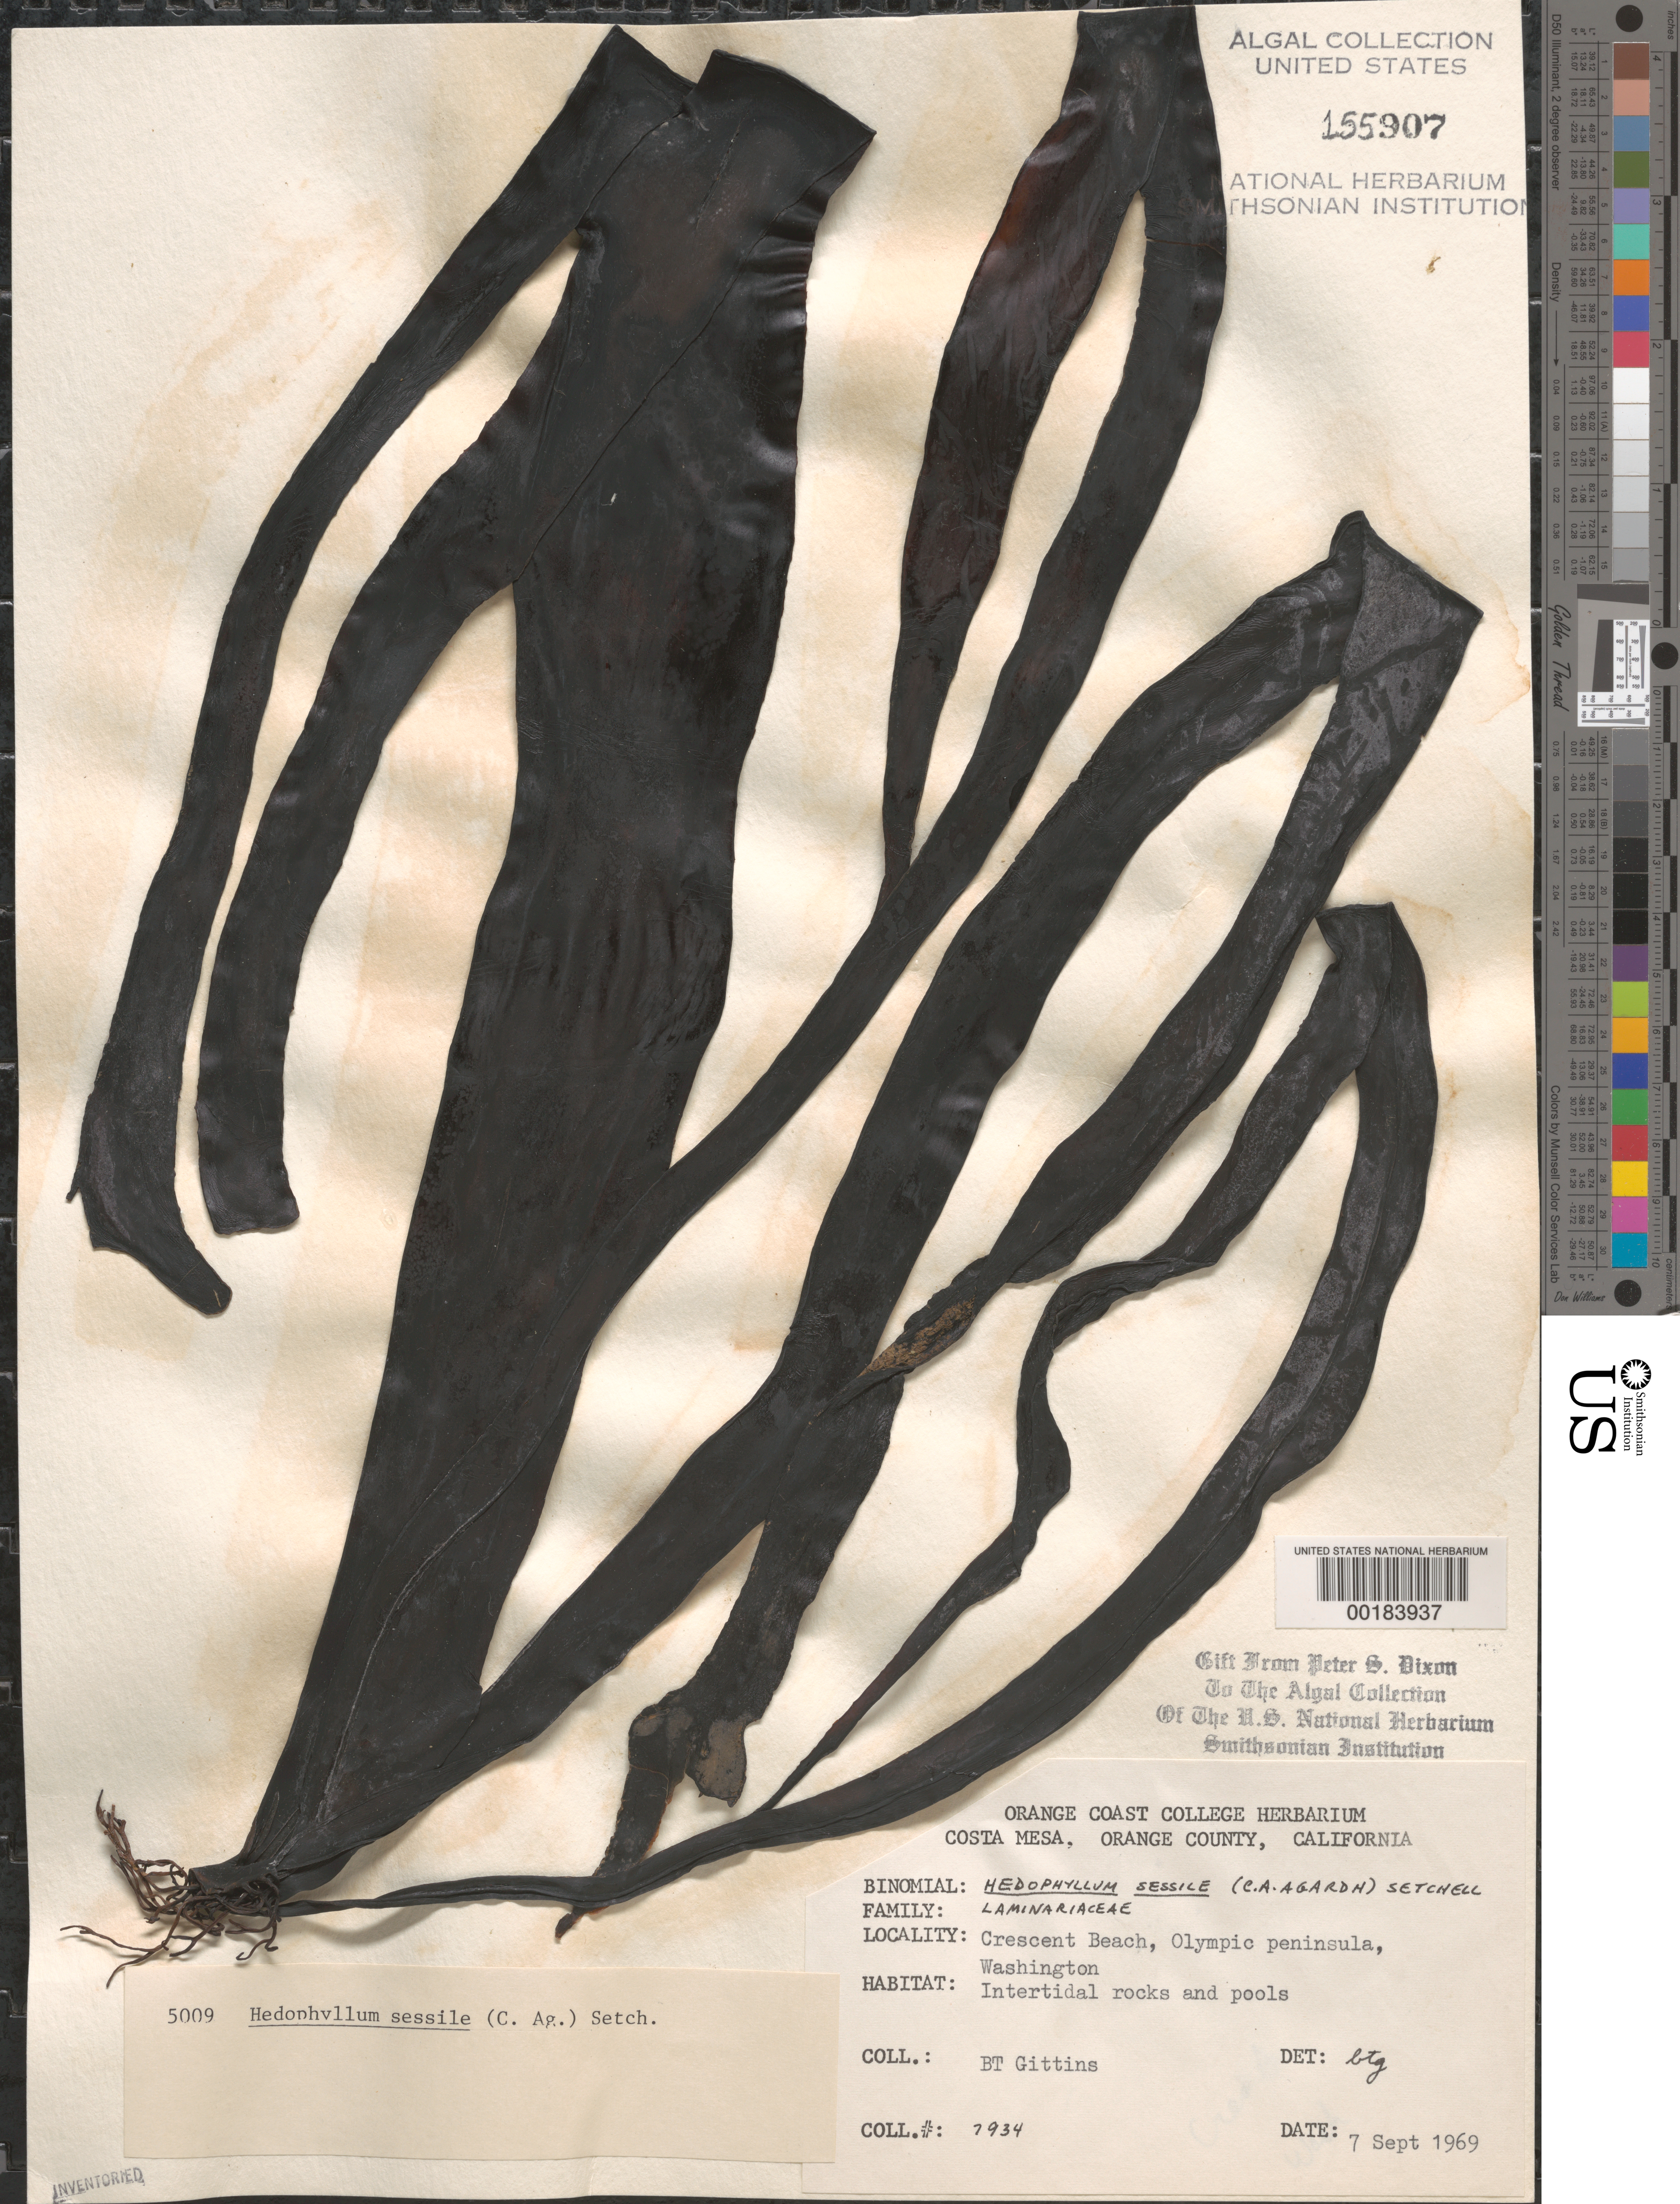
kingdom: Chromista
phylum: Ochrophyta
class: Phaeophyceae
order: Laminariales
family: Laminariaceae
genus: Hedophyllum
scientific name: Hedophyllum sessile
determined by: Gittins, B. T.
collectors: B. Gittins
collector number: BTG 7934 & PSD 5009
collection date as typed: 07 Sep 1969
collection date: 1969-09-07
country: United States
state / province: Washington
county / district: Clallam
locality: Crescent Beach, Olympic Peninsula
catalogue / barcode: US 155907